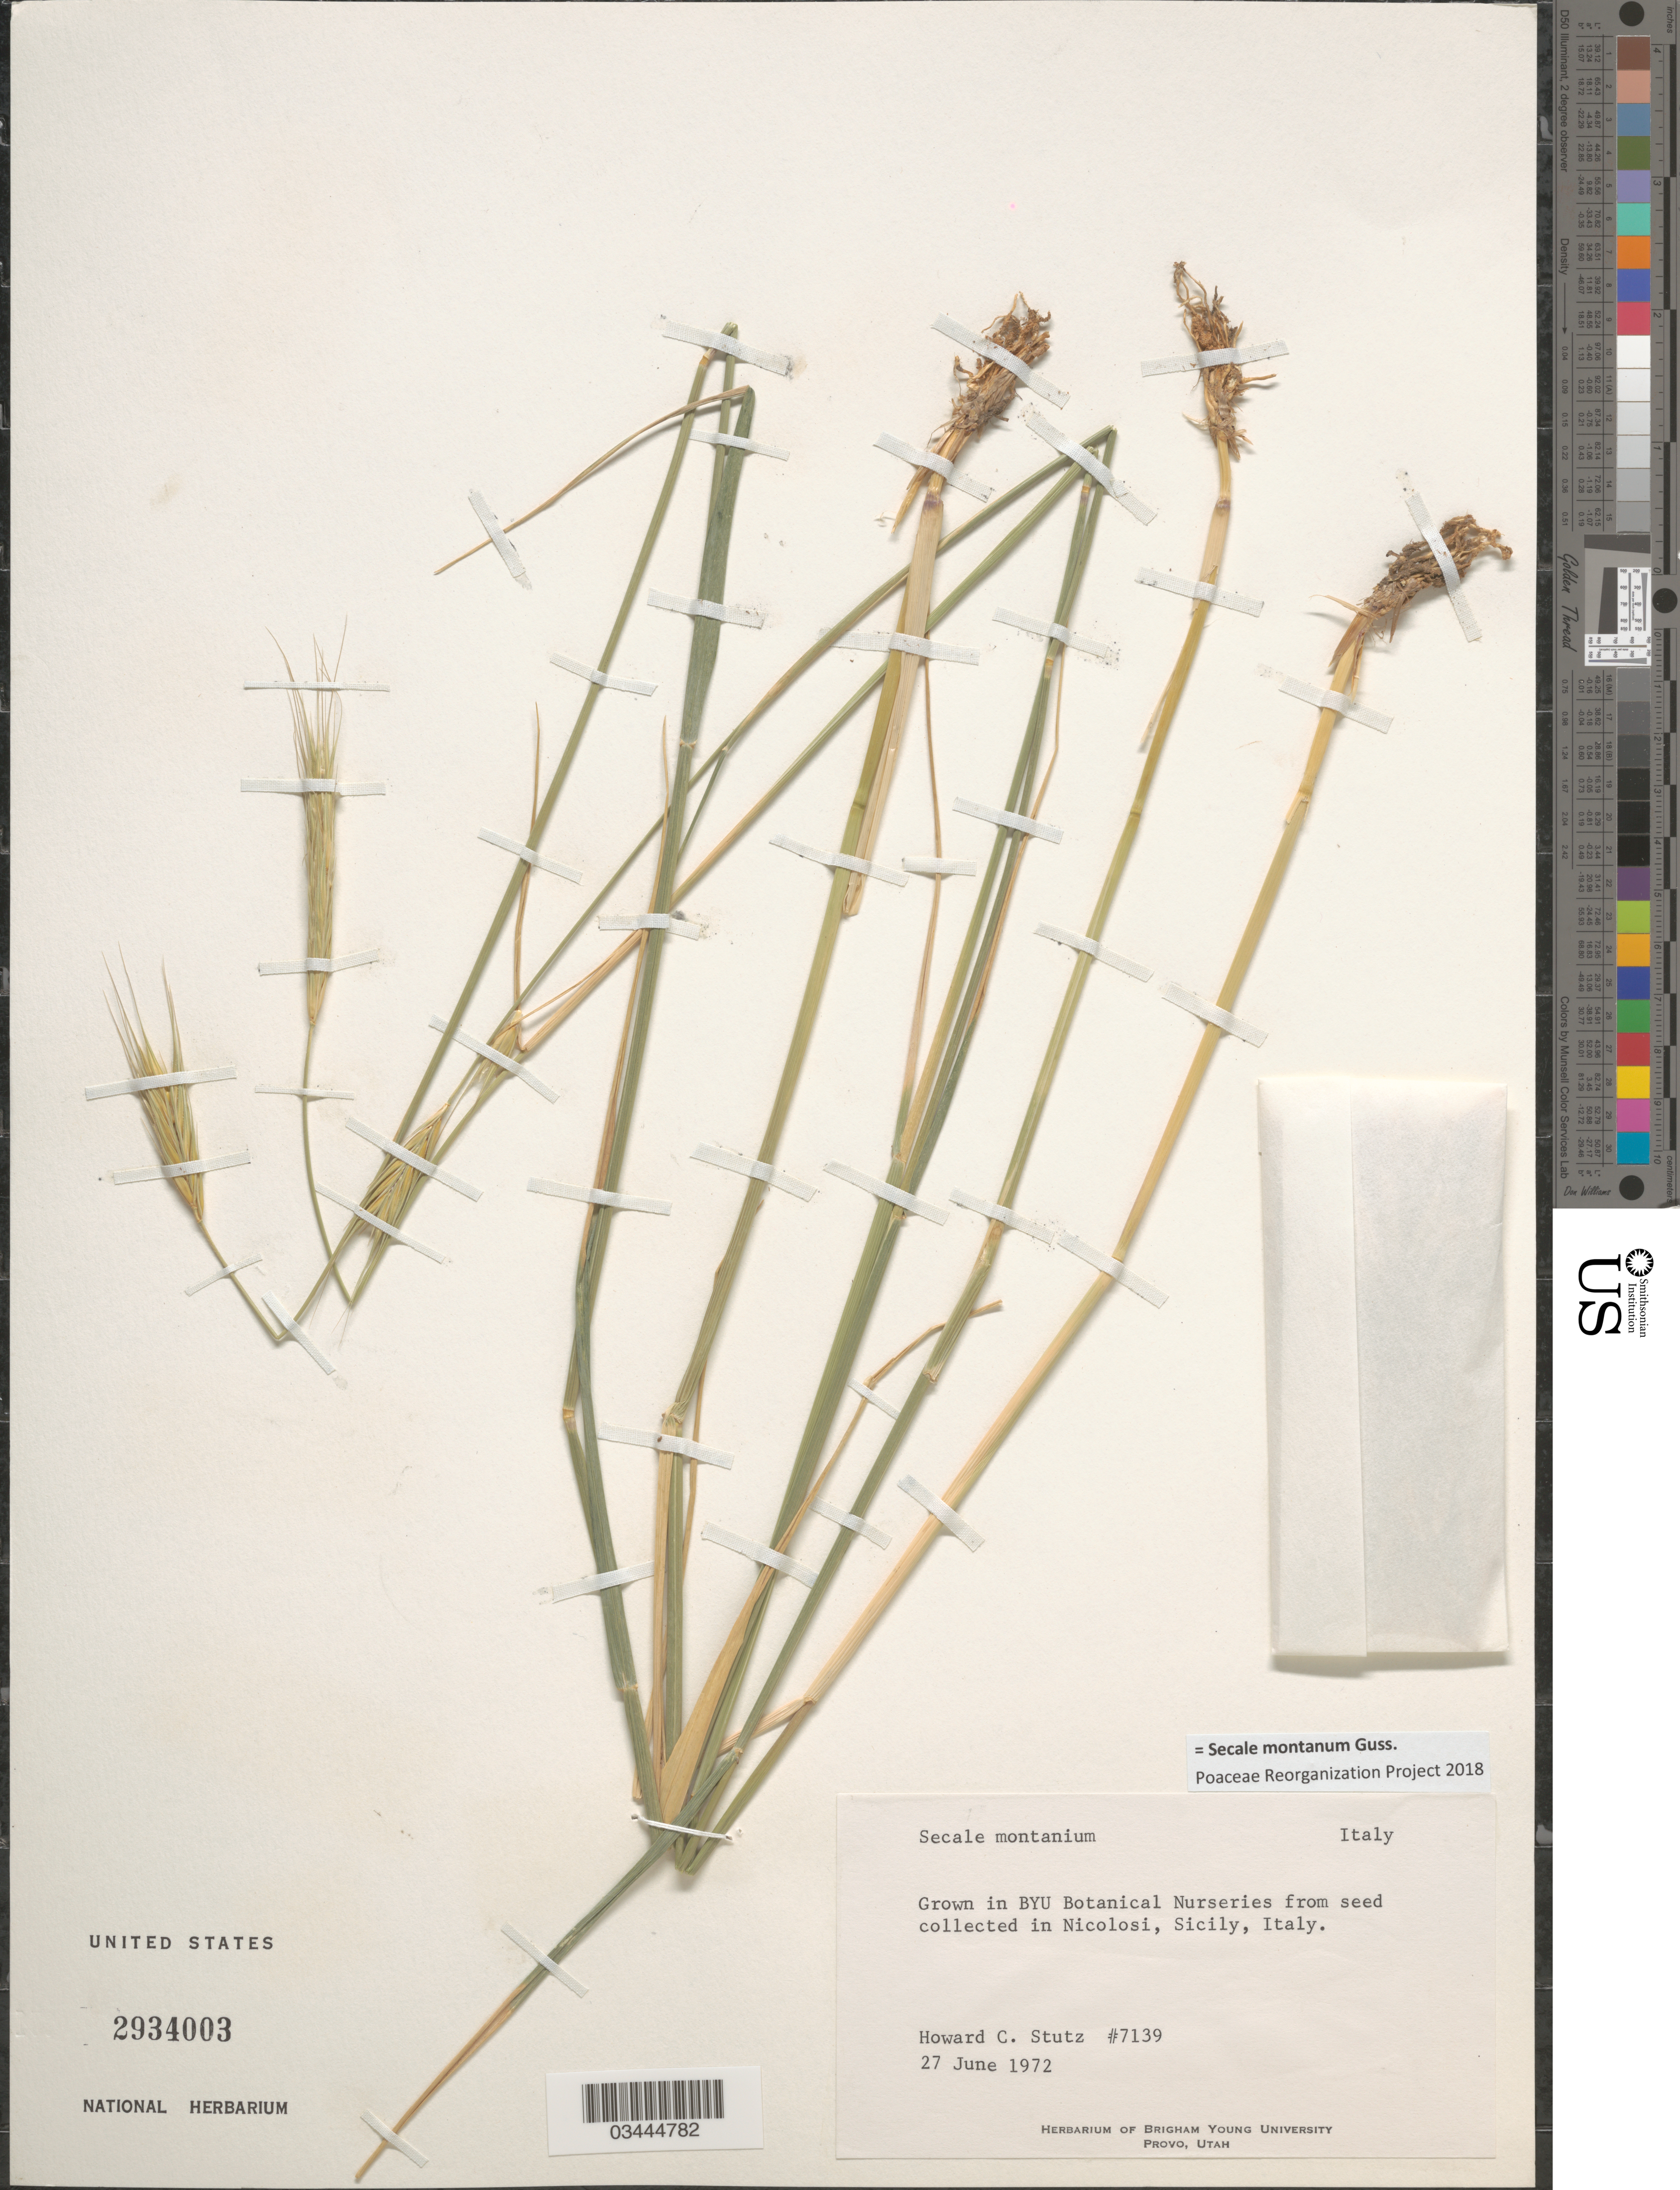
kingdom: Plantae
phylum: Tracheophyta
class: Liliopsida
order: Poales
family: Poaceae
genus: Secale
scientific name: Secale montanum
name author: Gussone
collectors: H. Stutz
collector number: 7139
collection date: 1972-06-27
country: United States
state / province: Utah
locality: In BYU Botanical Nurseries.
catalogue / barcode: US 2934003